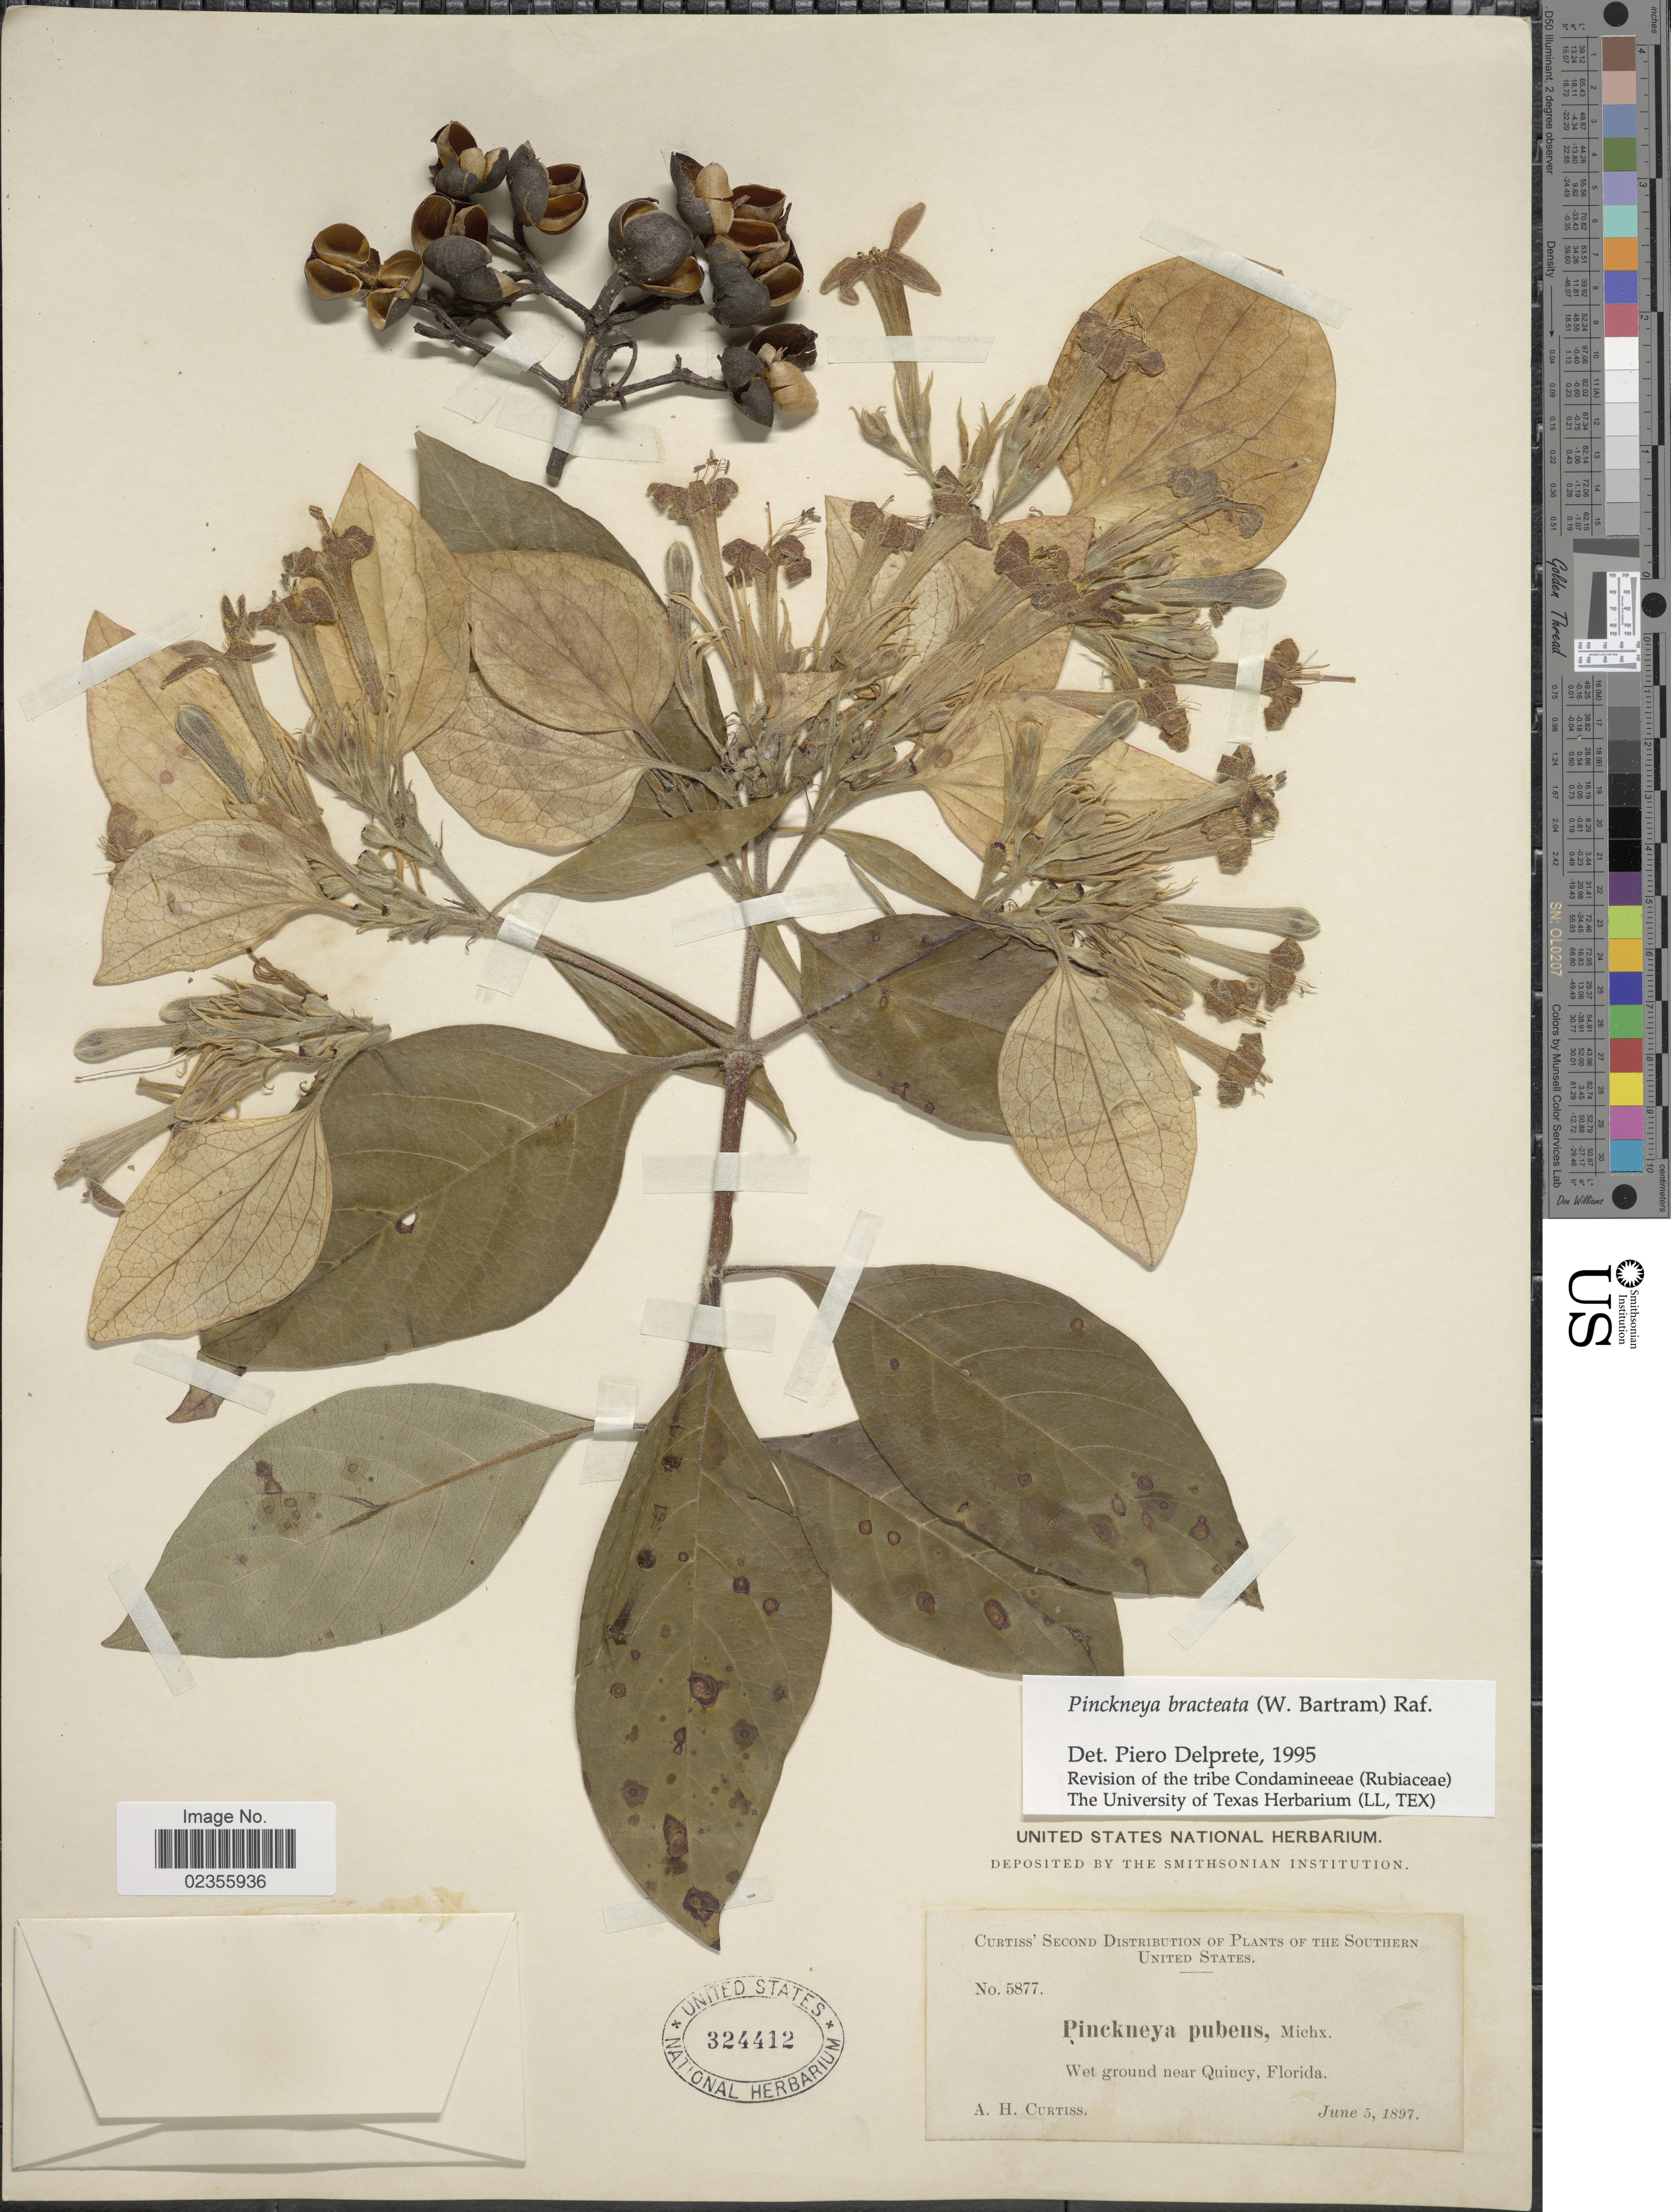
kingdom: Plantae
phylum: Tracheophyta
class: Magnoliopsida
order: Gentianales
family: Rubiaceae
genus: Pinckneya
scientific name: Pinckneya pubens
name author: Michx.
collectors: A. H. Curtiss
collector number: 5877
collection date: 1897-06-05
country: United States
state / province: Florida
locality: Southern United States. Wet ground near Quincy, Florida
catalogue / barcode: US 324412